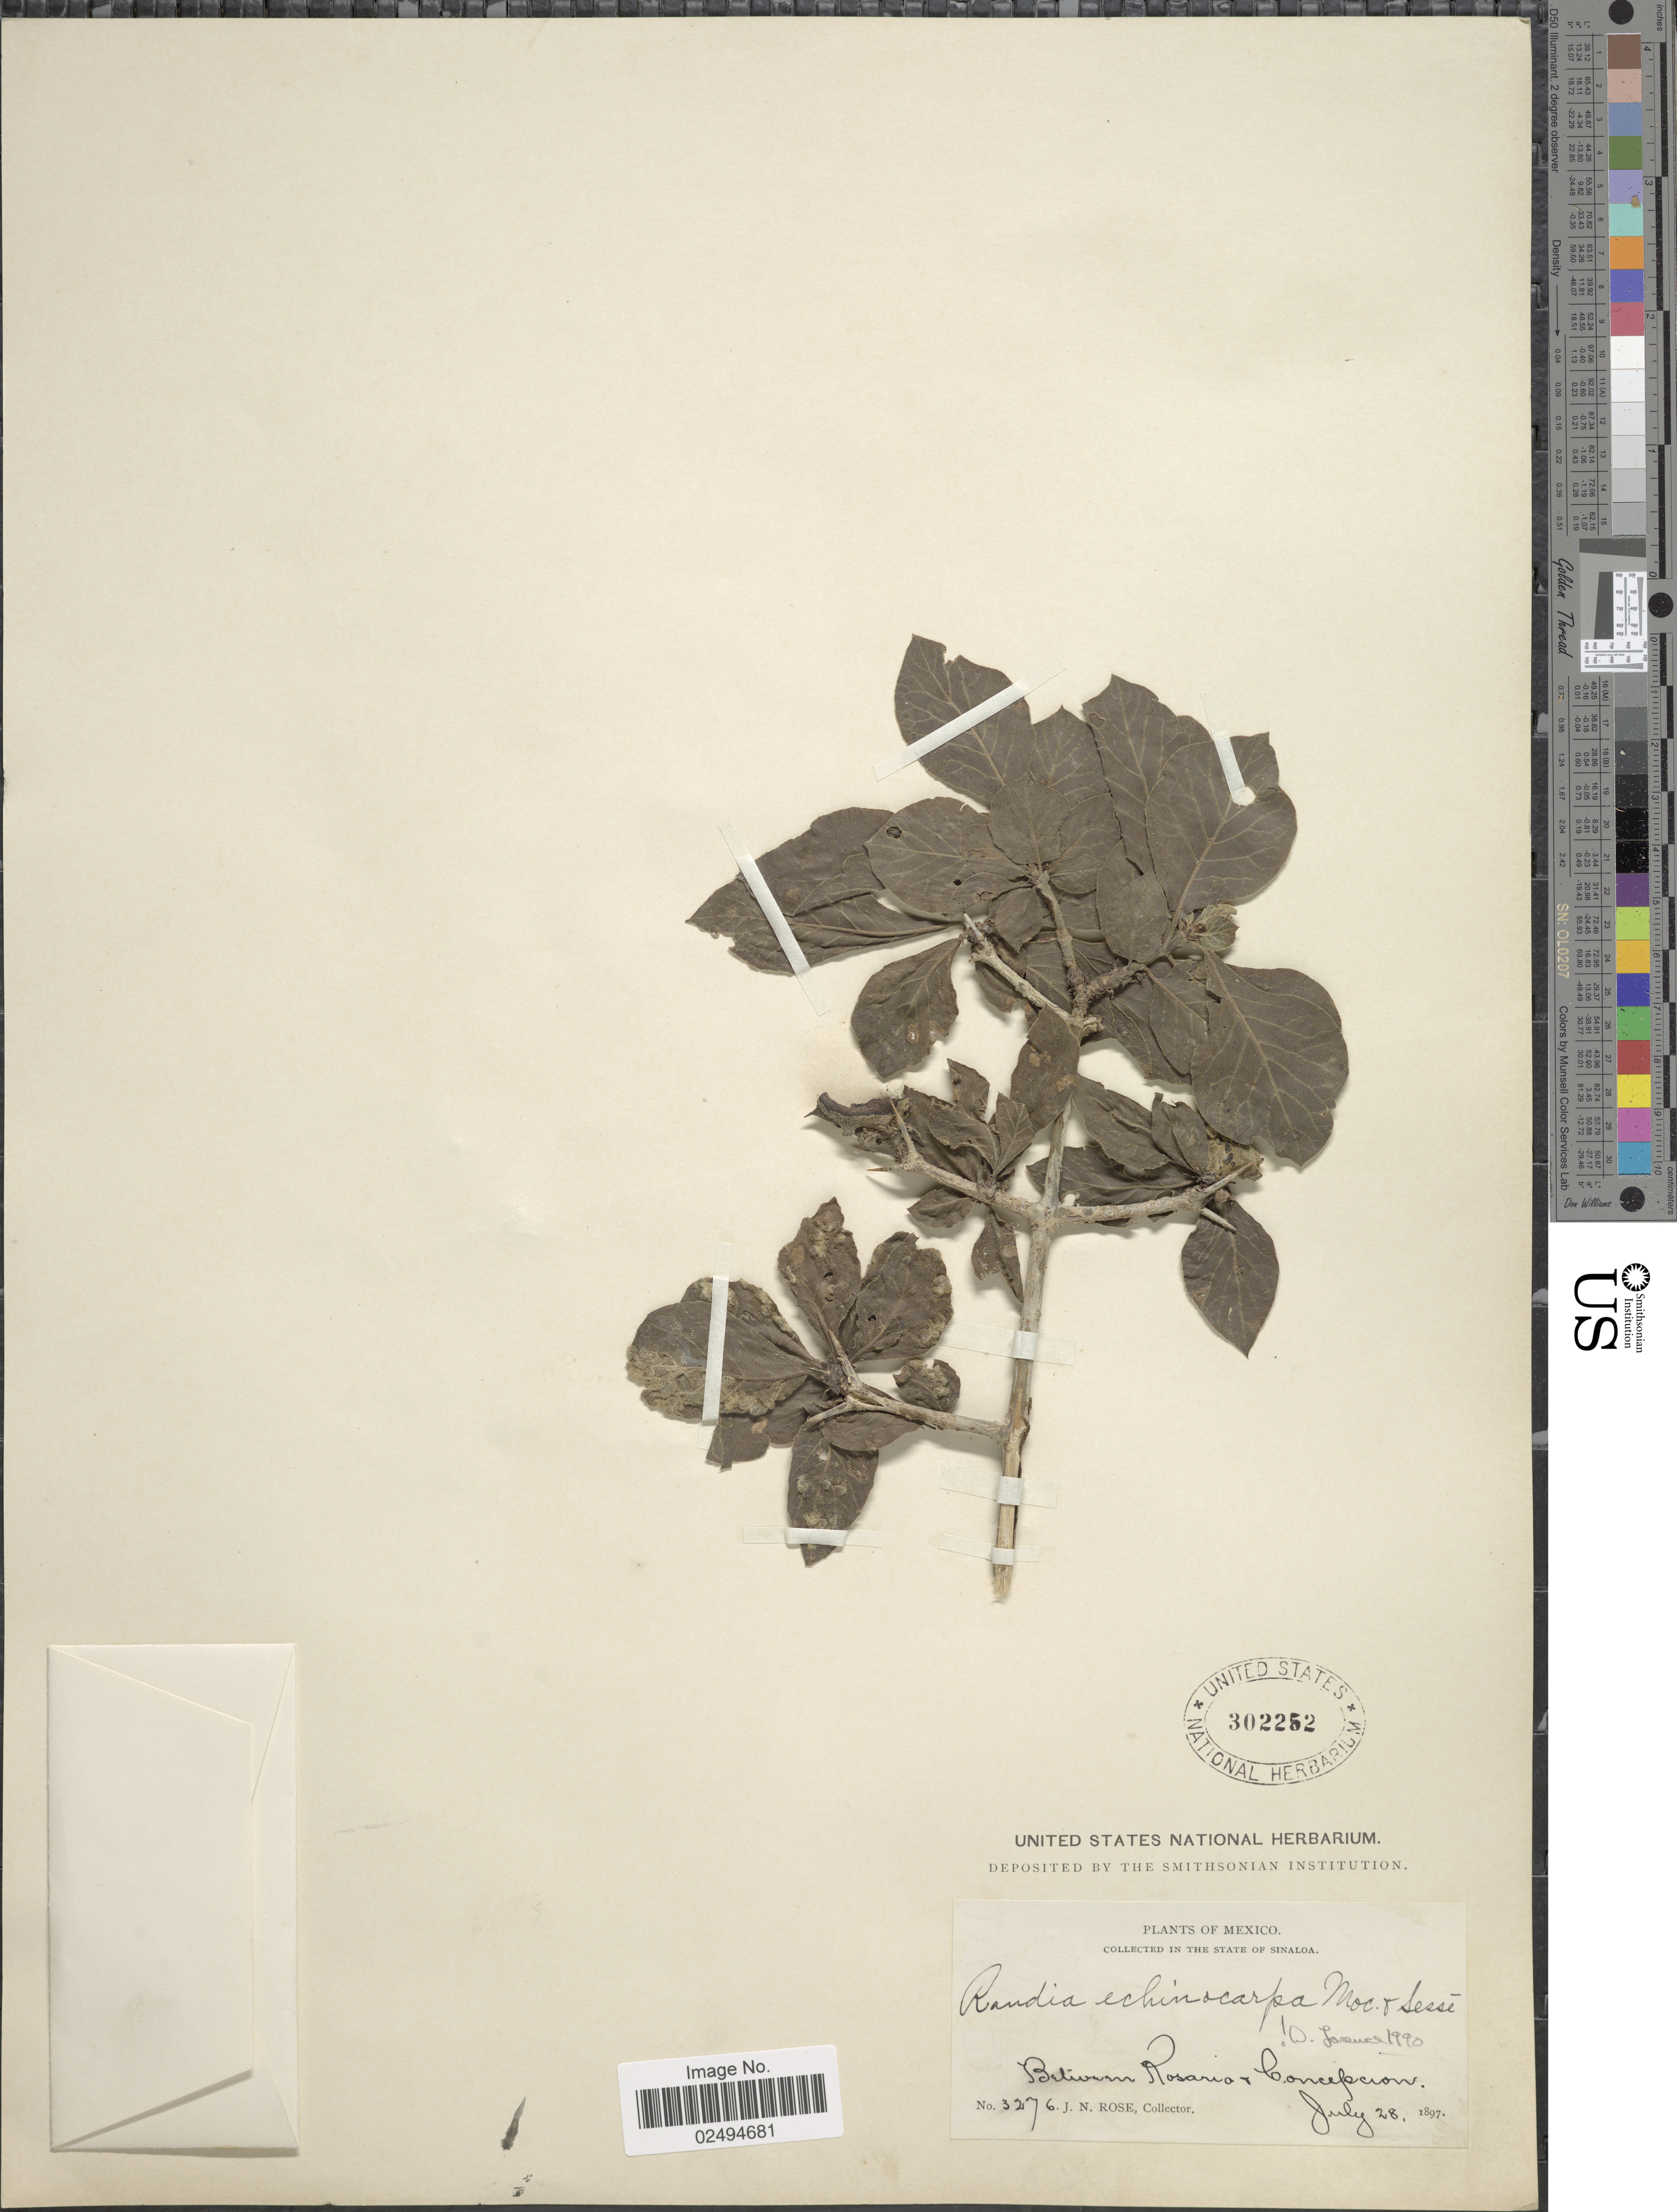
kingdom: Plantae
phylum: Tracheophyta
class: Magnoliopsida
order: Gentianales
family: Rubiaceae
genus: Randia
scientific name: Randia echinocarpa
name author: Sessé & Moc. ex DC.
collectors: J. N. Rose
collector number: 3276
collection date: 1897-07-28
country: Mexico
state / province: Sinaloa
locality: Between Rosario + Concepcion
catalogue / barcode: US 302252